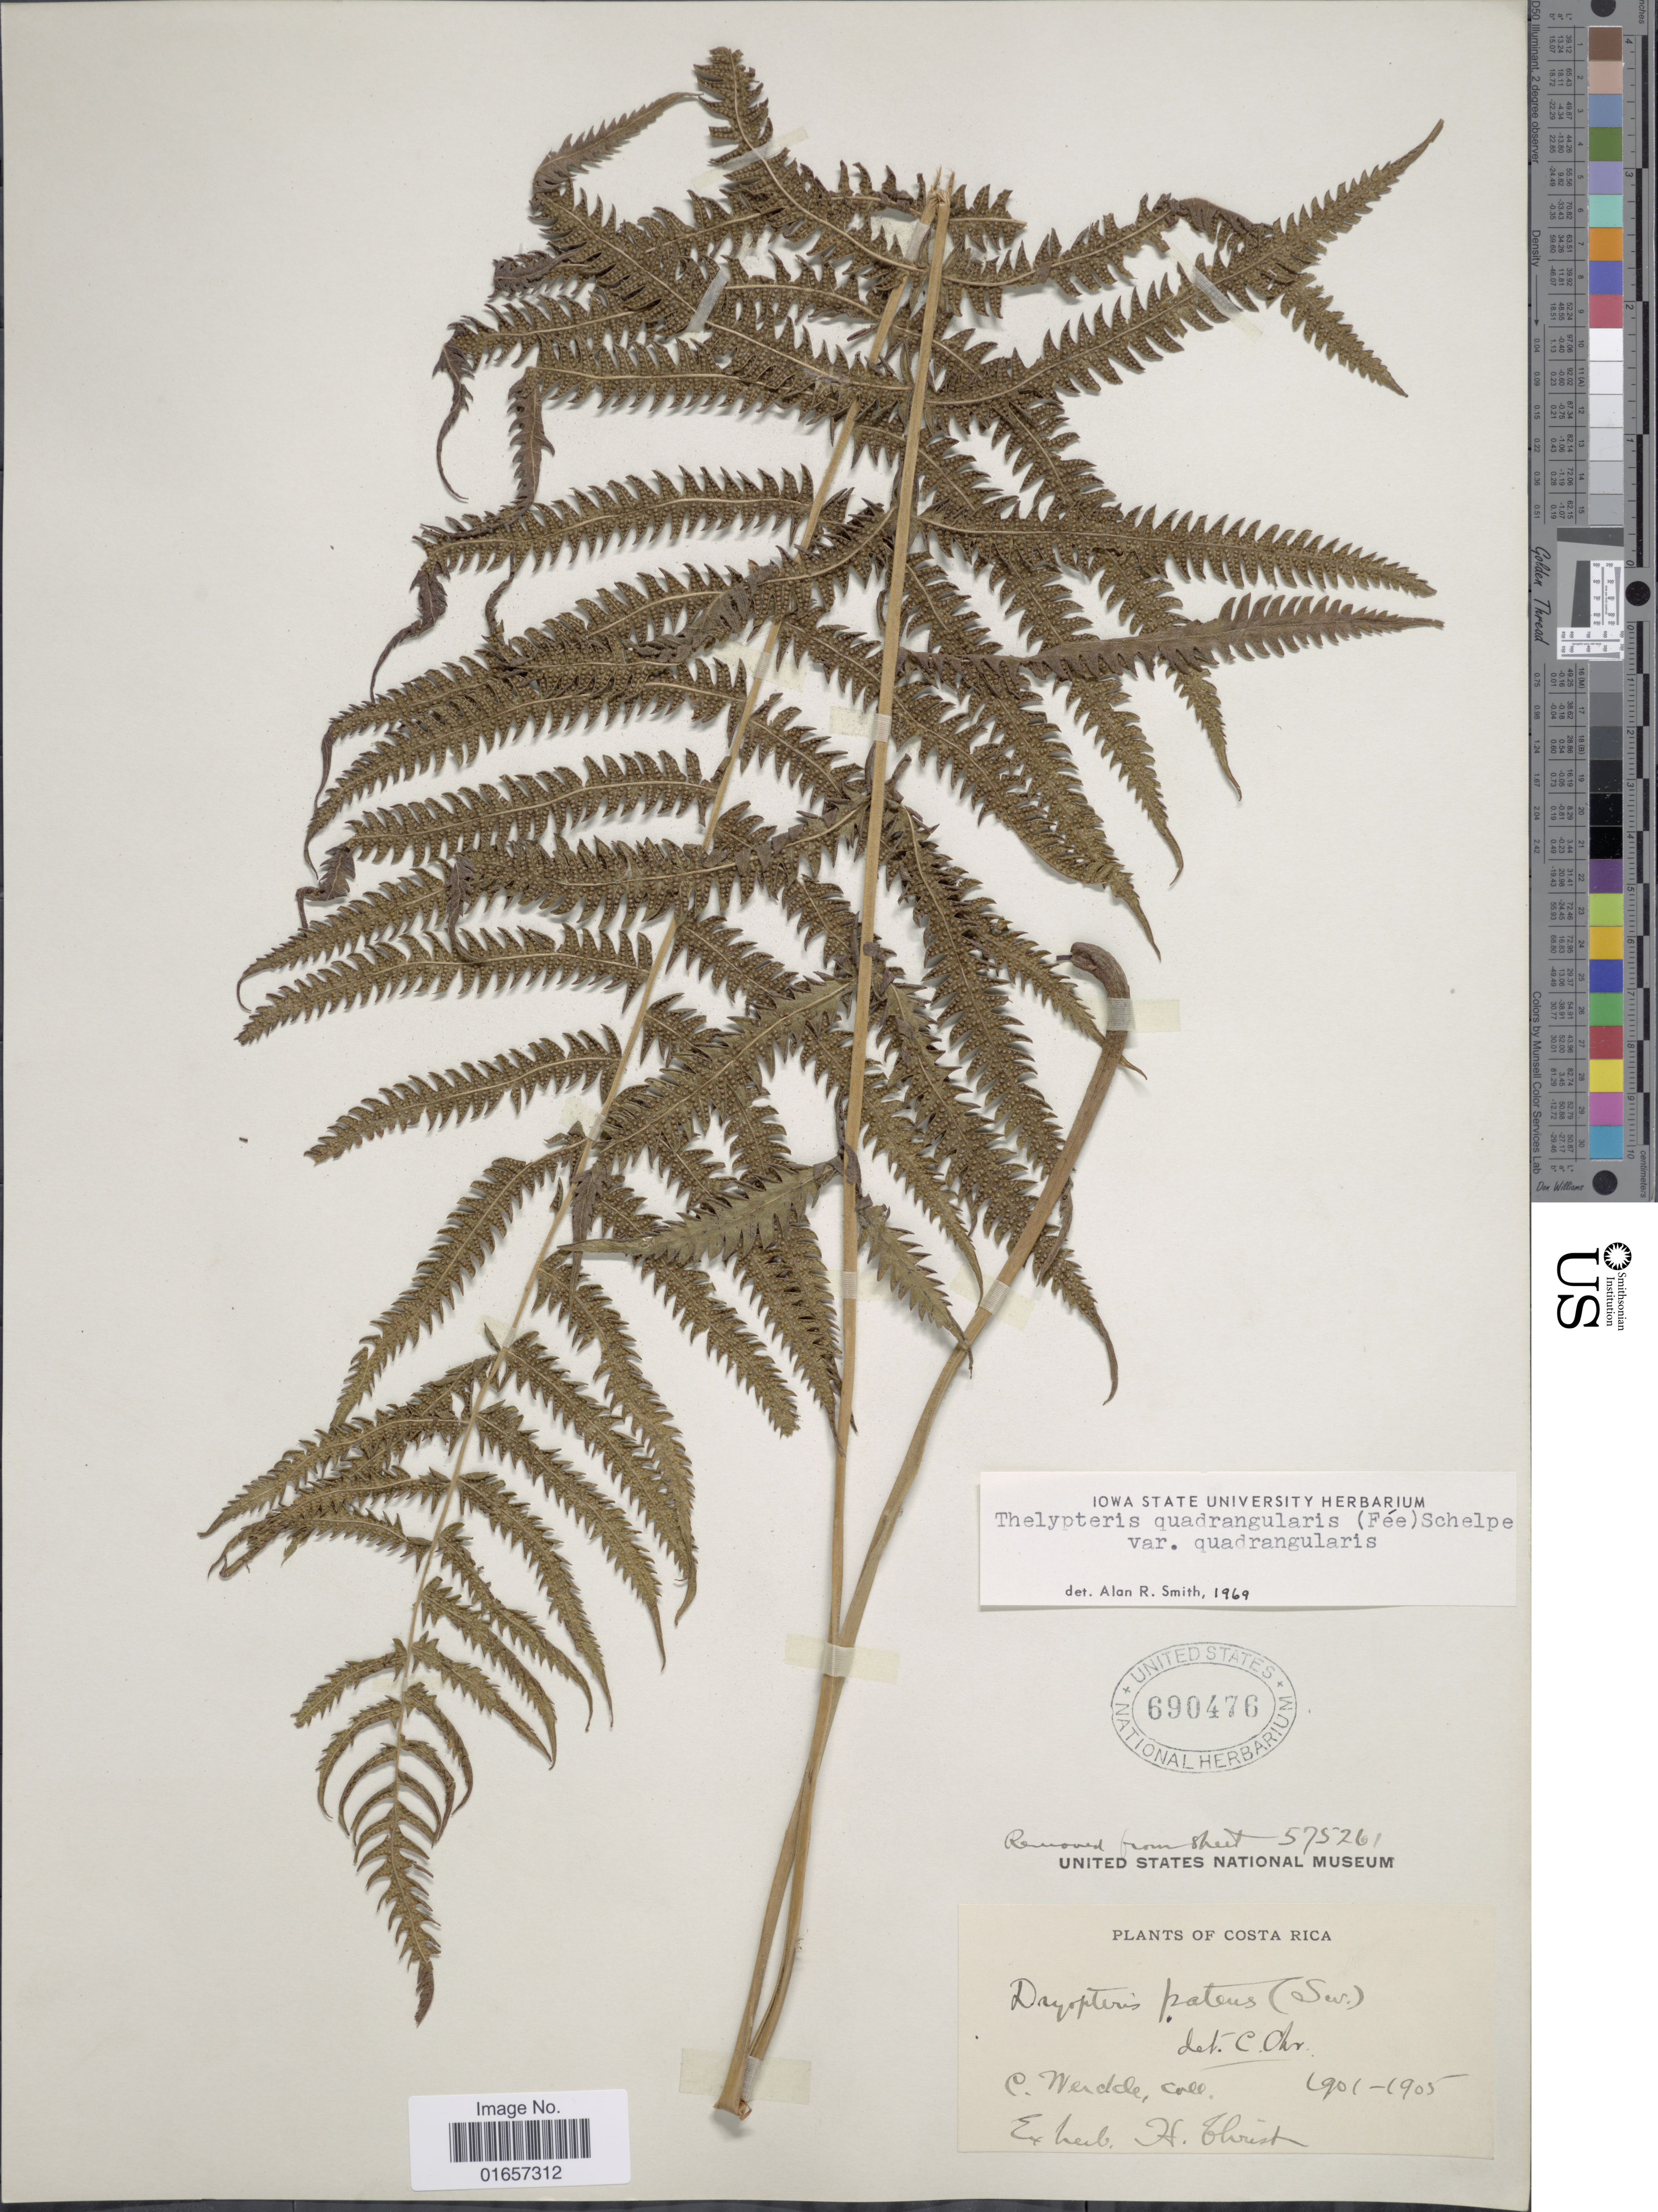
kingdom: Plantae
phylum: Tracheophyta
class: Polypodiopsida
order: Polypodiales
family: Thelypteridaceae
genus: Christella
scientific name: Christella hispidula var. hispidula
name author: (Decne.) Holttum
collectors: C. Wercklé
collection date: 1901/1905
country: Costa Rica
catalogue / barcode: US 690476